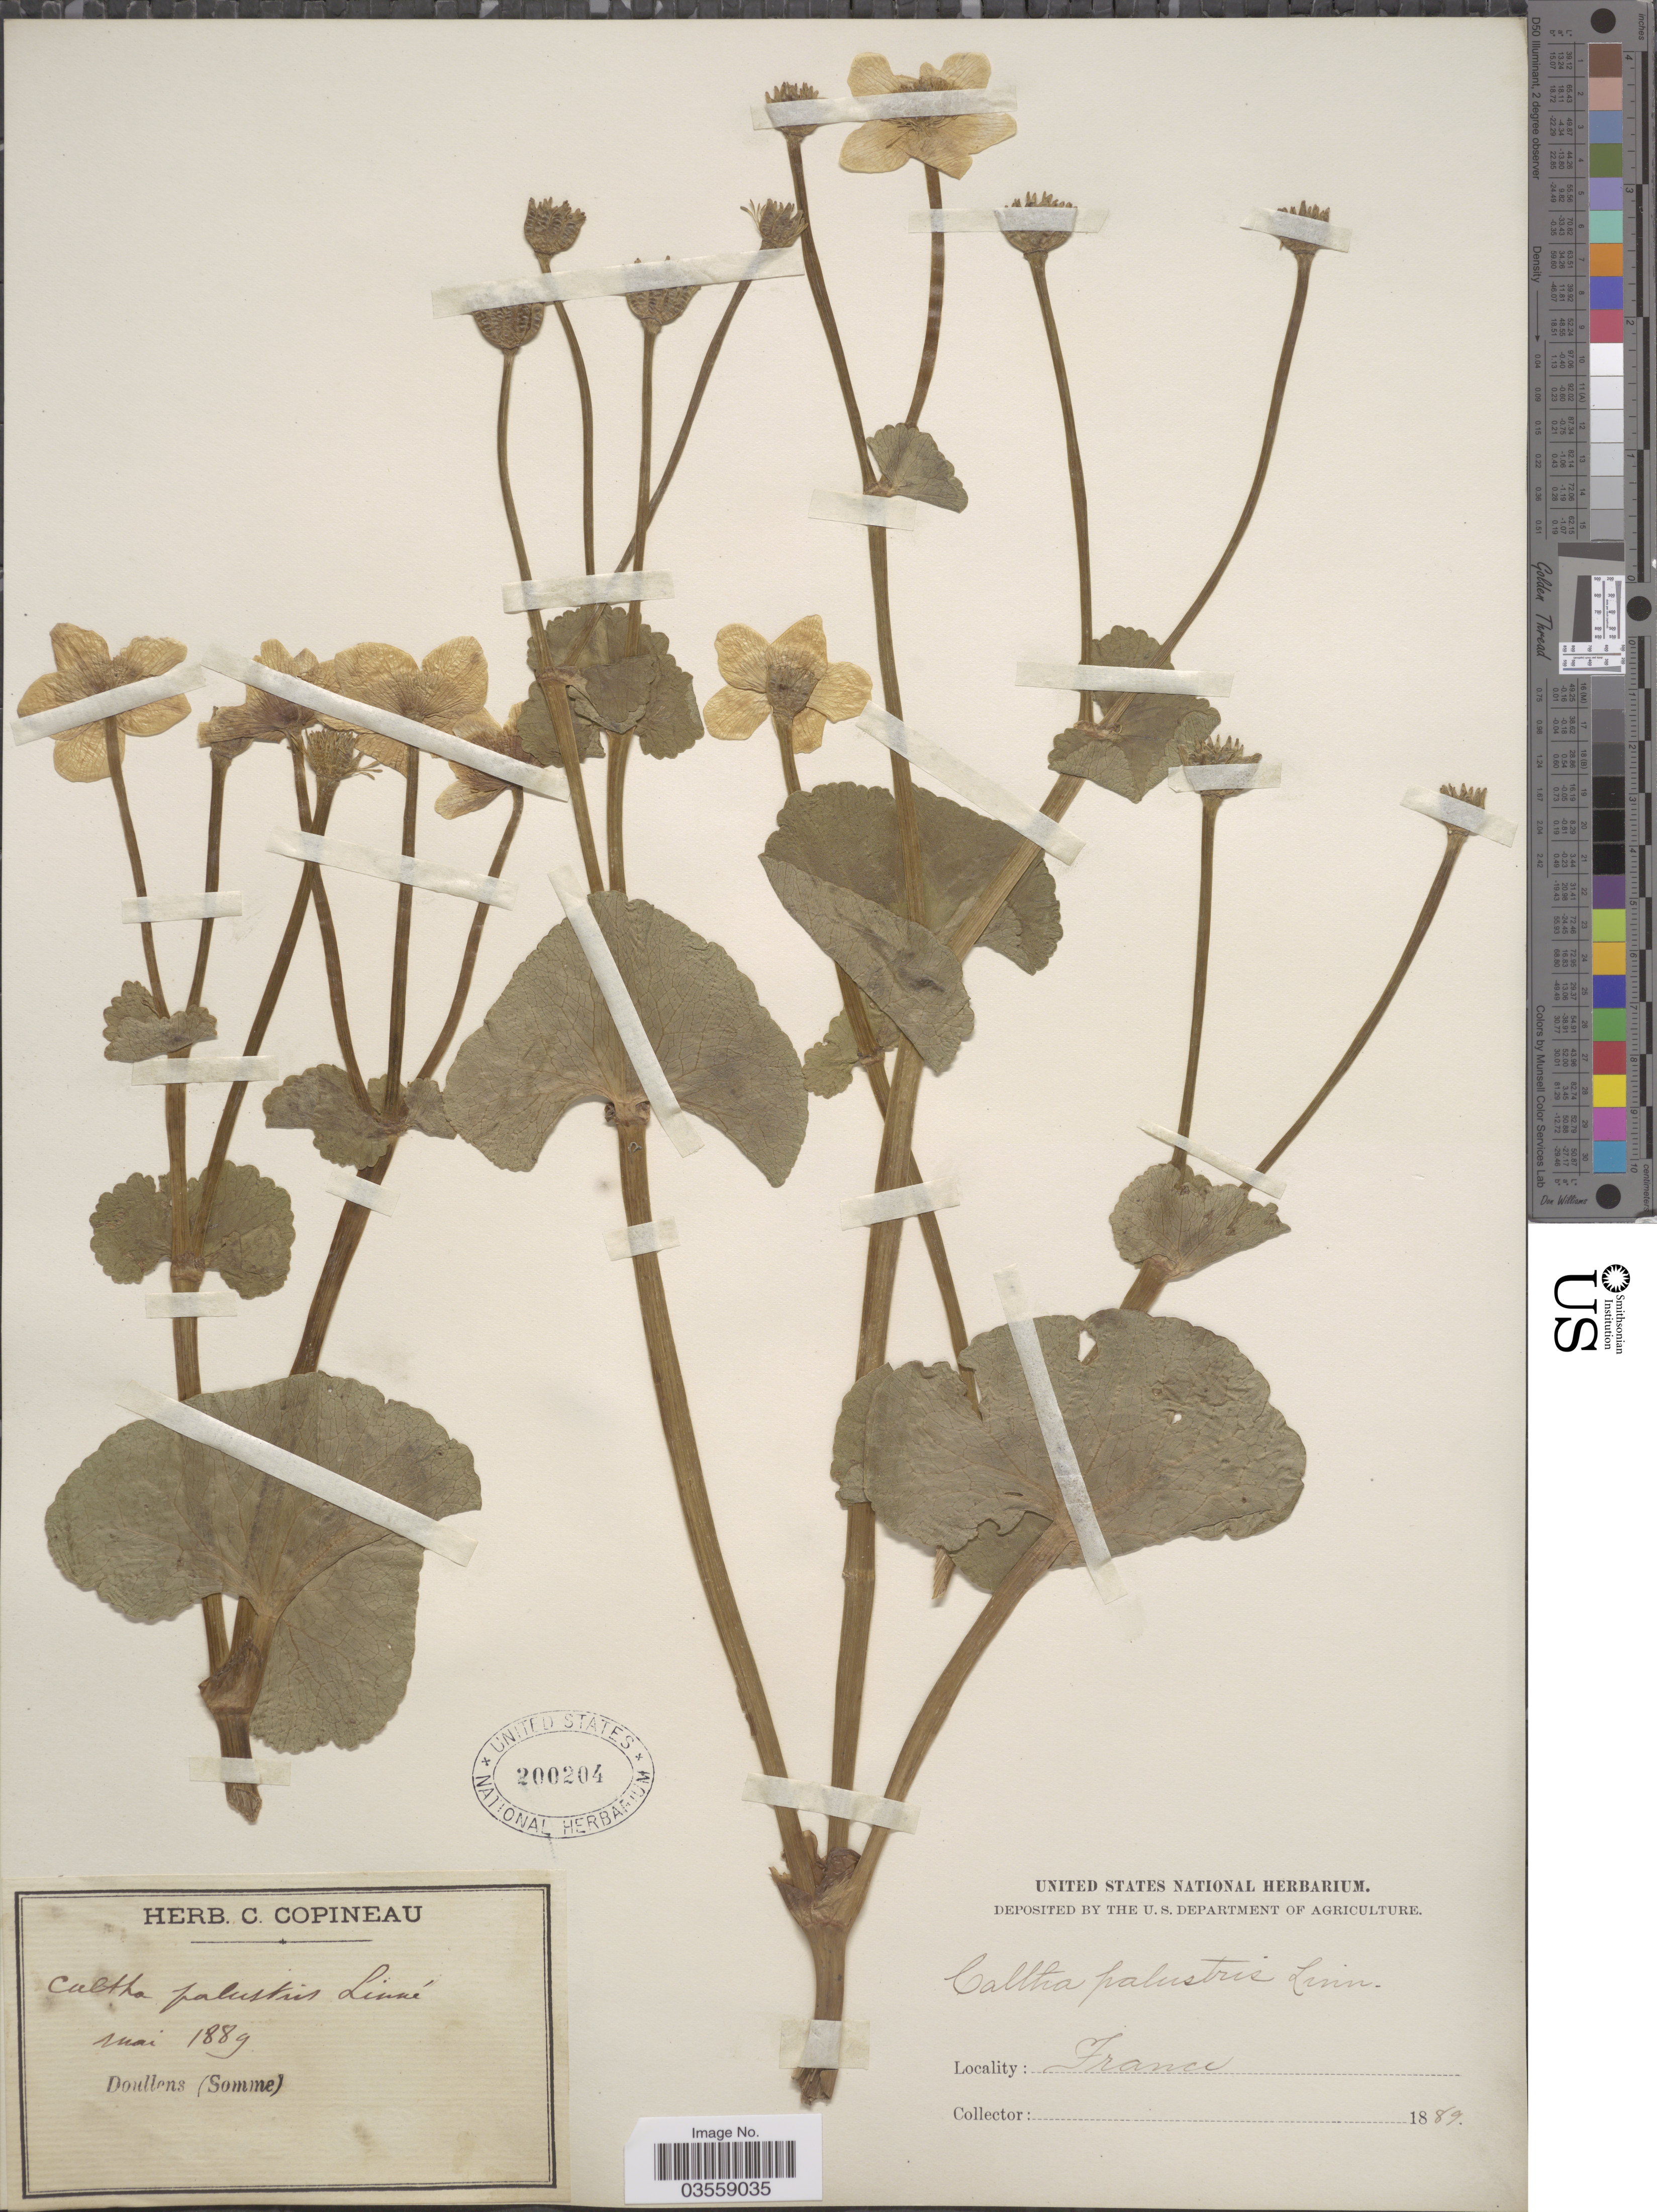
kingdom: Plantae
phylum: Tracheophyta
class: Magnoliopsida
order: Ranunculales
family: Ranunculaceae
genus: Caltha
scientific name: Caltha palustris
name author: L.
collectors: ex herb. C. Copineau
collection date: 1889-05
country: France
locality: Doullens (Somme).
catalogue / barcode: US 200204